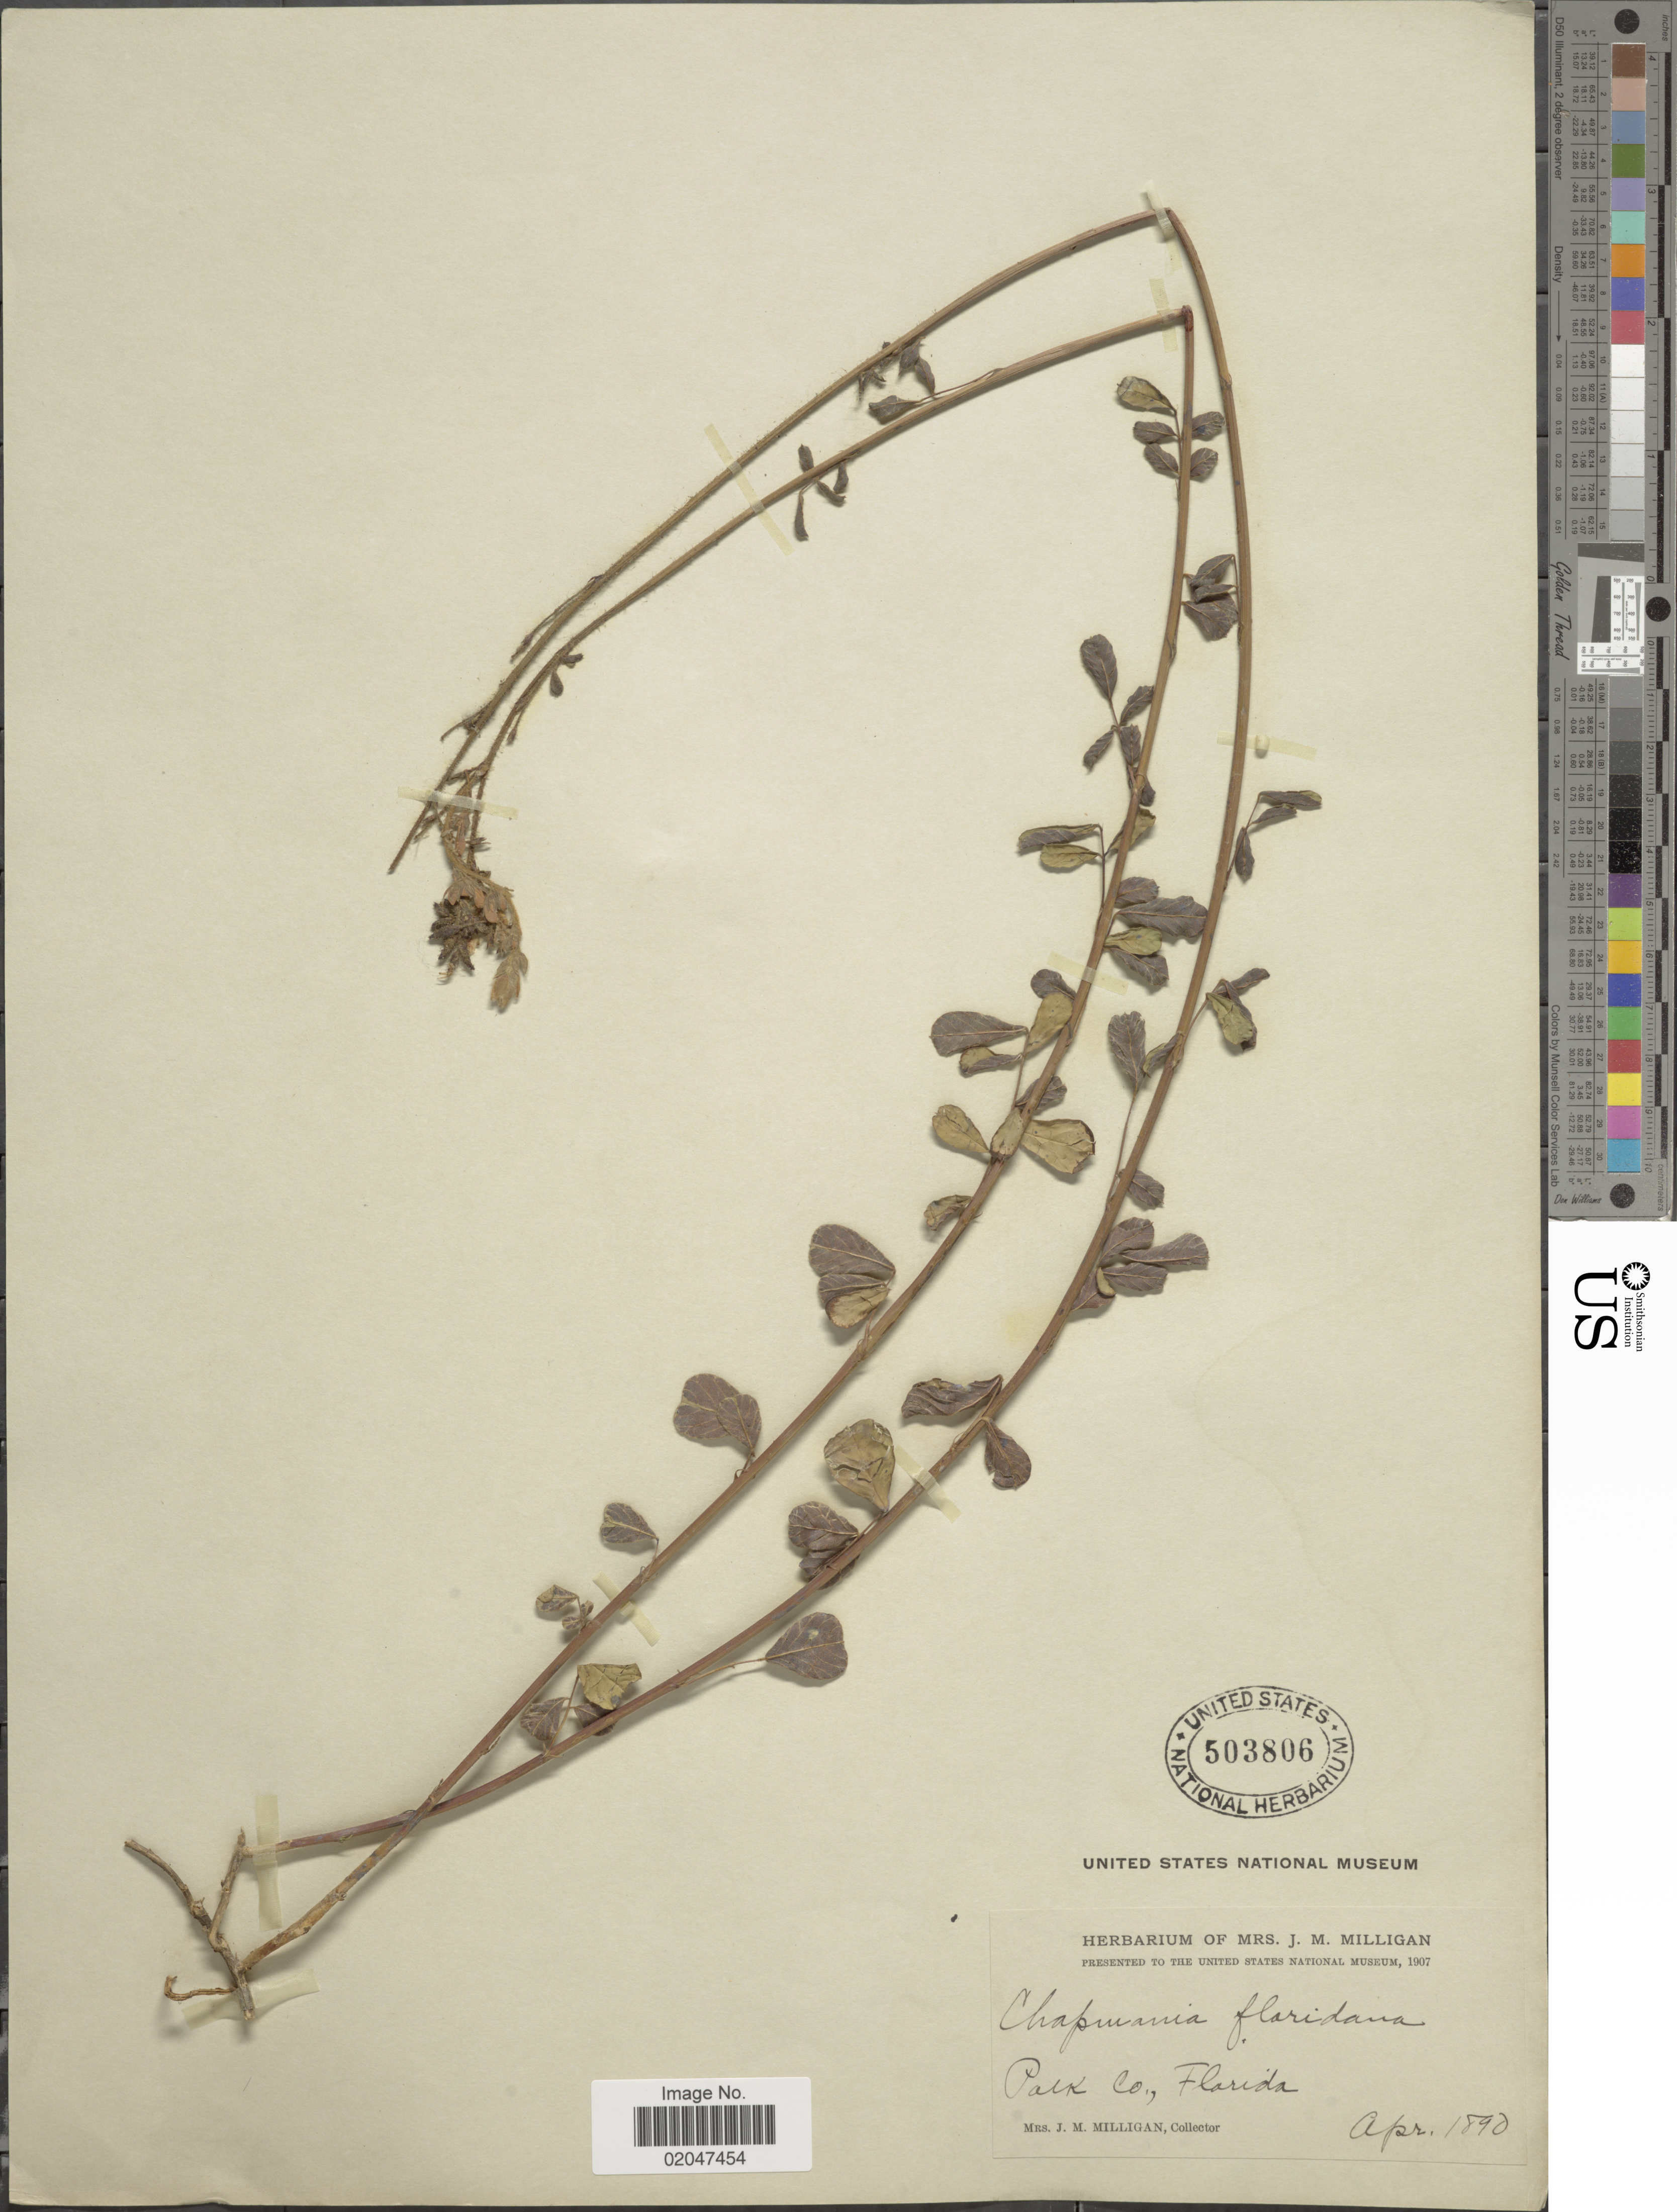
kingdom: Plantae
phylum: Tracheophyta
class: Magnoliopsida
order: Fabales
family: Fabaceae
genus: Chapmannia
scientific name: Chapmannia floridana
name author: Torr. & A. Gray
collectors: J. Milligan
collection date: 1890-04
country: United States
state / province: Florida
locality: Park Co., Florida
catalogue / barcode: US 503806